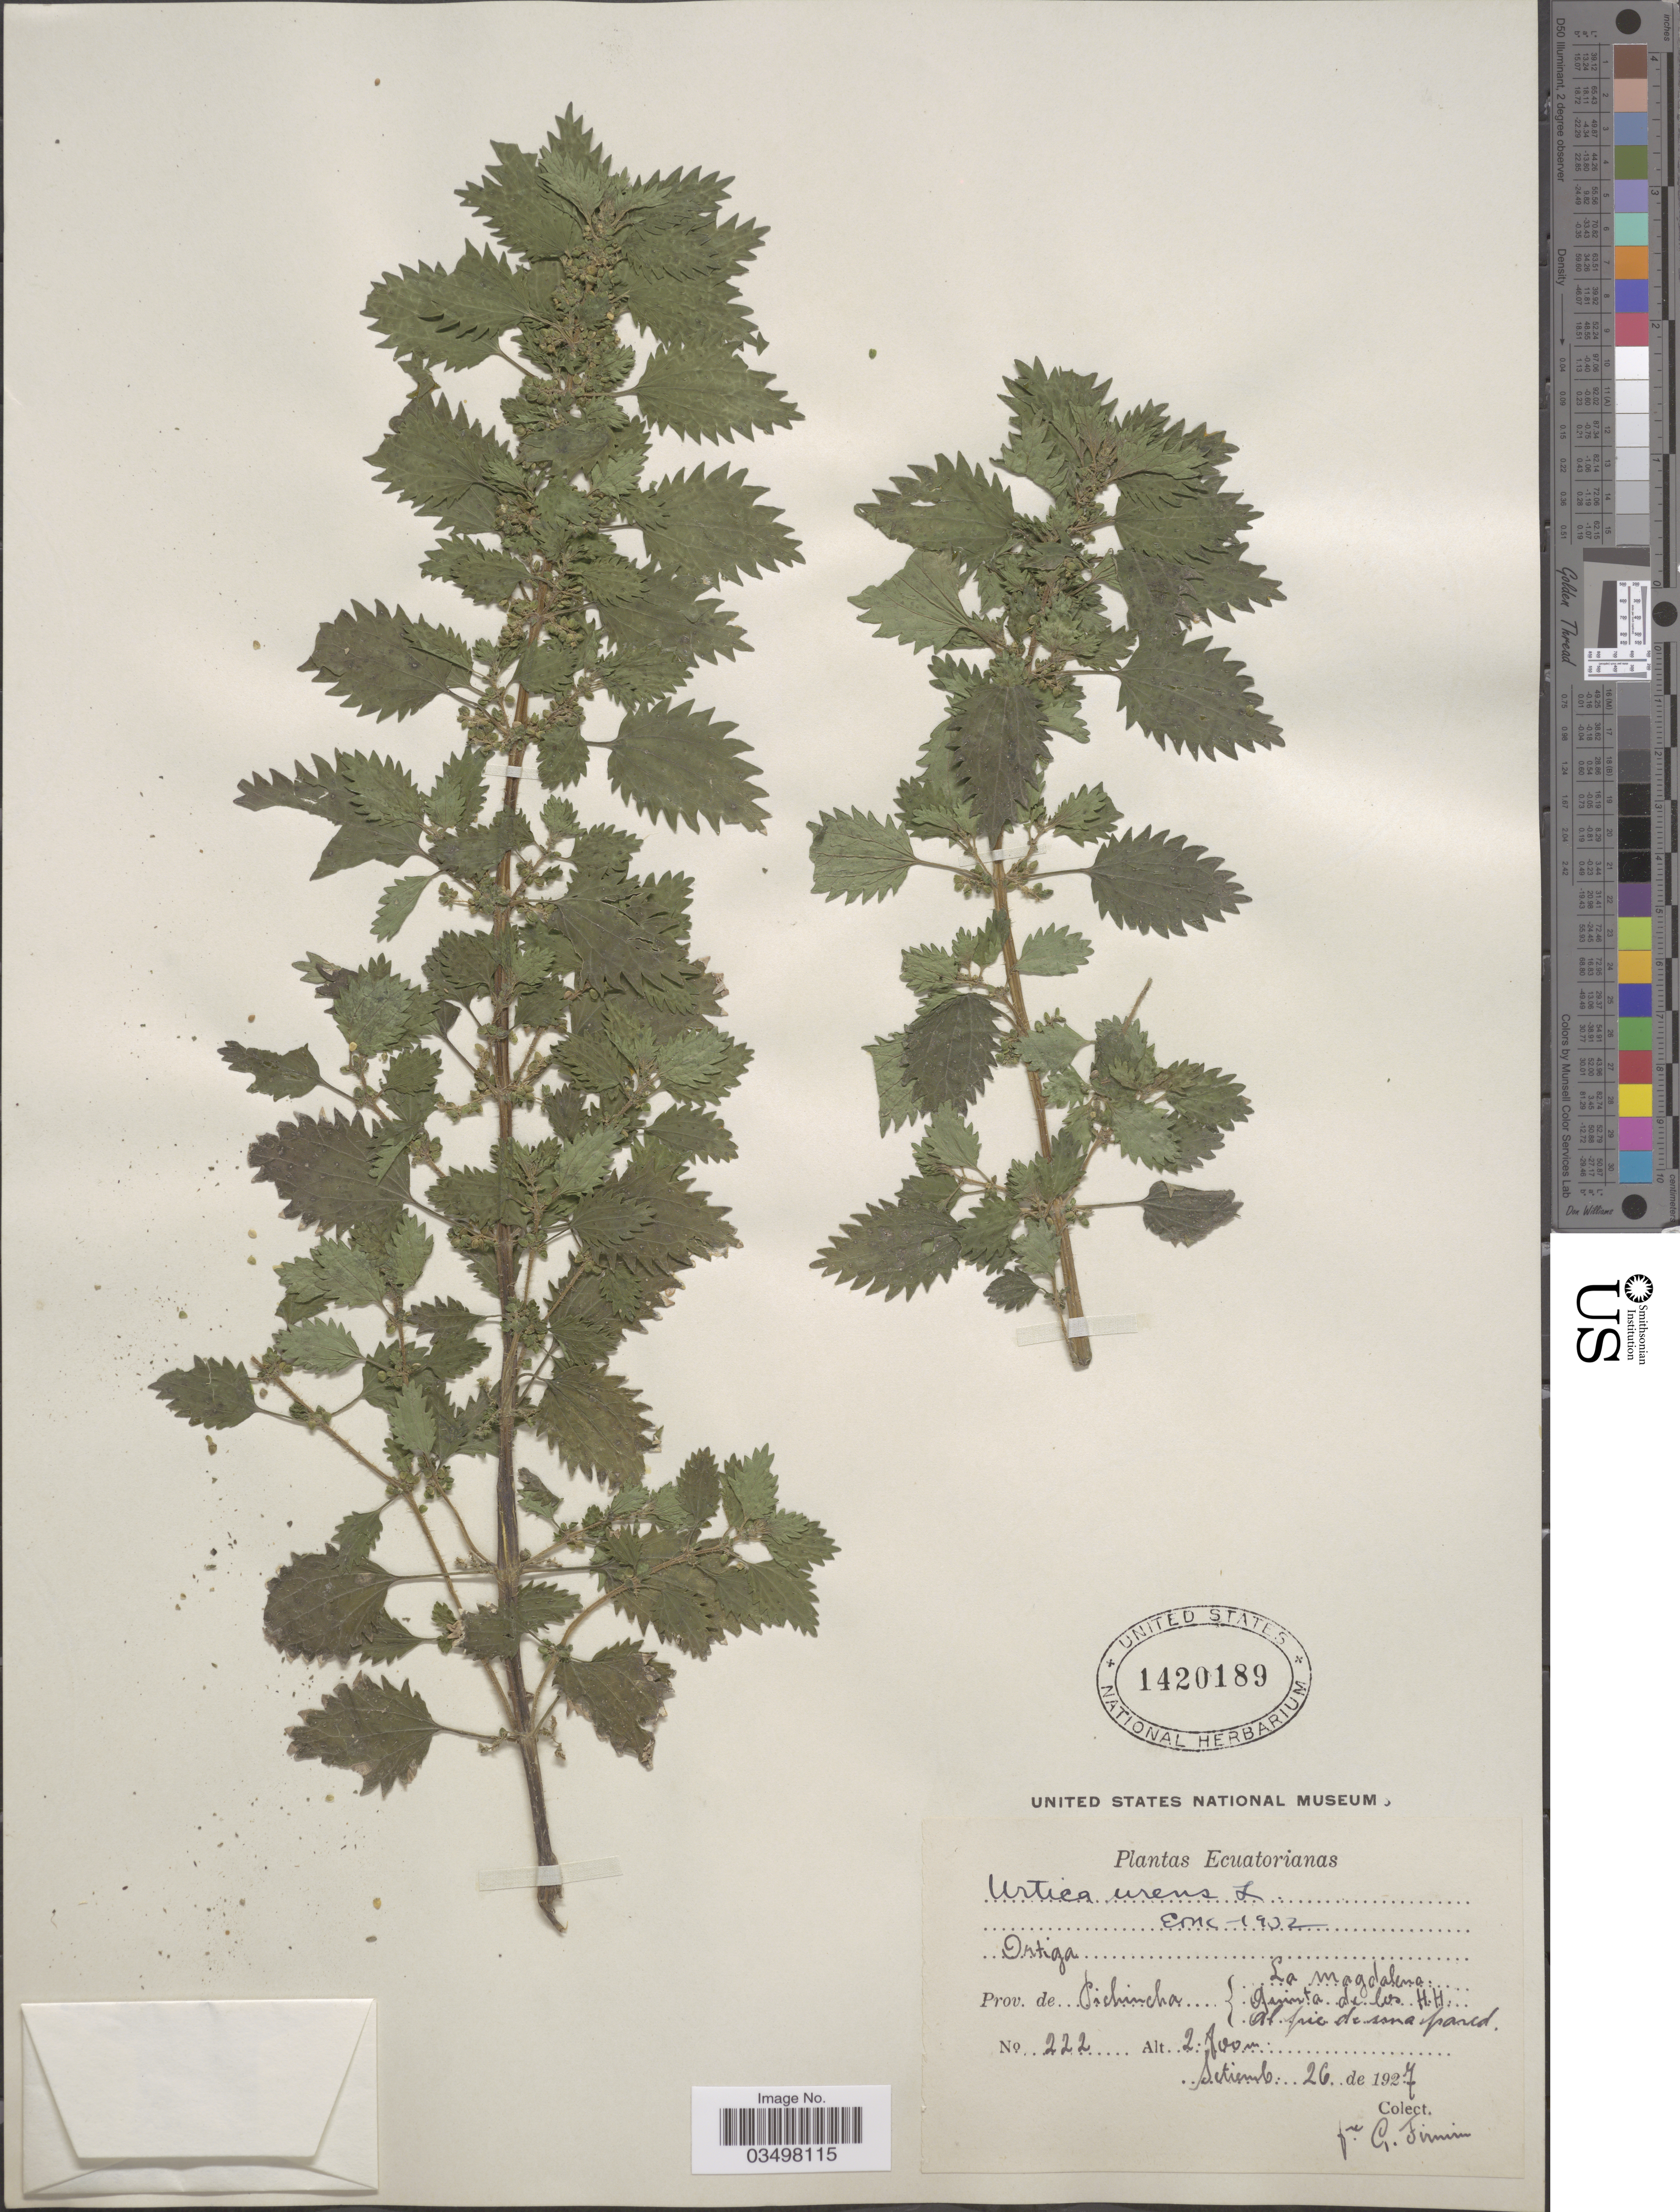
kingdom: Plantae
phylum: Tracheophyta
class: Magnoliopsida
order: Rosales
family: Urticaceae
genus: Urtica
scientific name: Urtica urens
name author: L.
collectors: F. Firmin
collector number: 222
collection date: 1927-09-26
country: Ecuador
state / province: Pichincha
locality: La Magdalena, Quinta de los H. H. at pic de una pared*.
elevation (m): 2800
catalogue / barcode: US 1420189